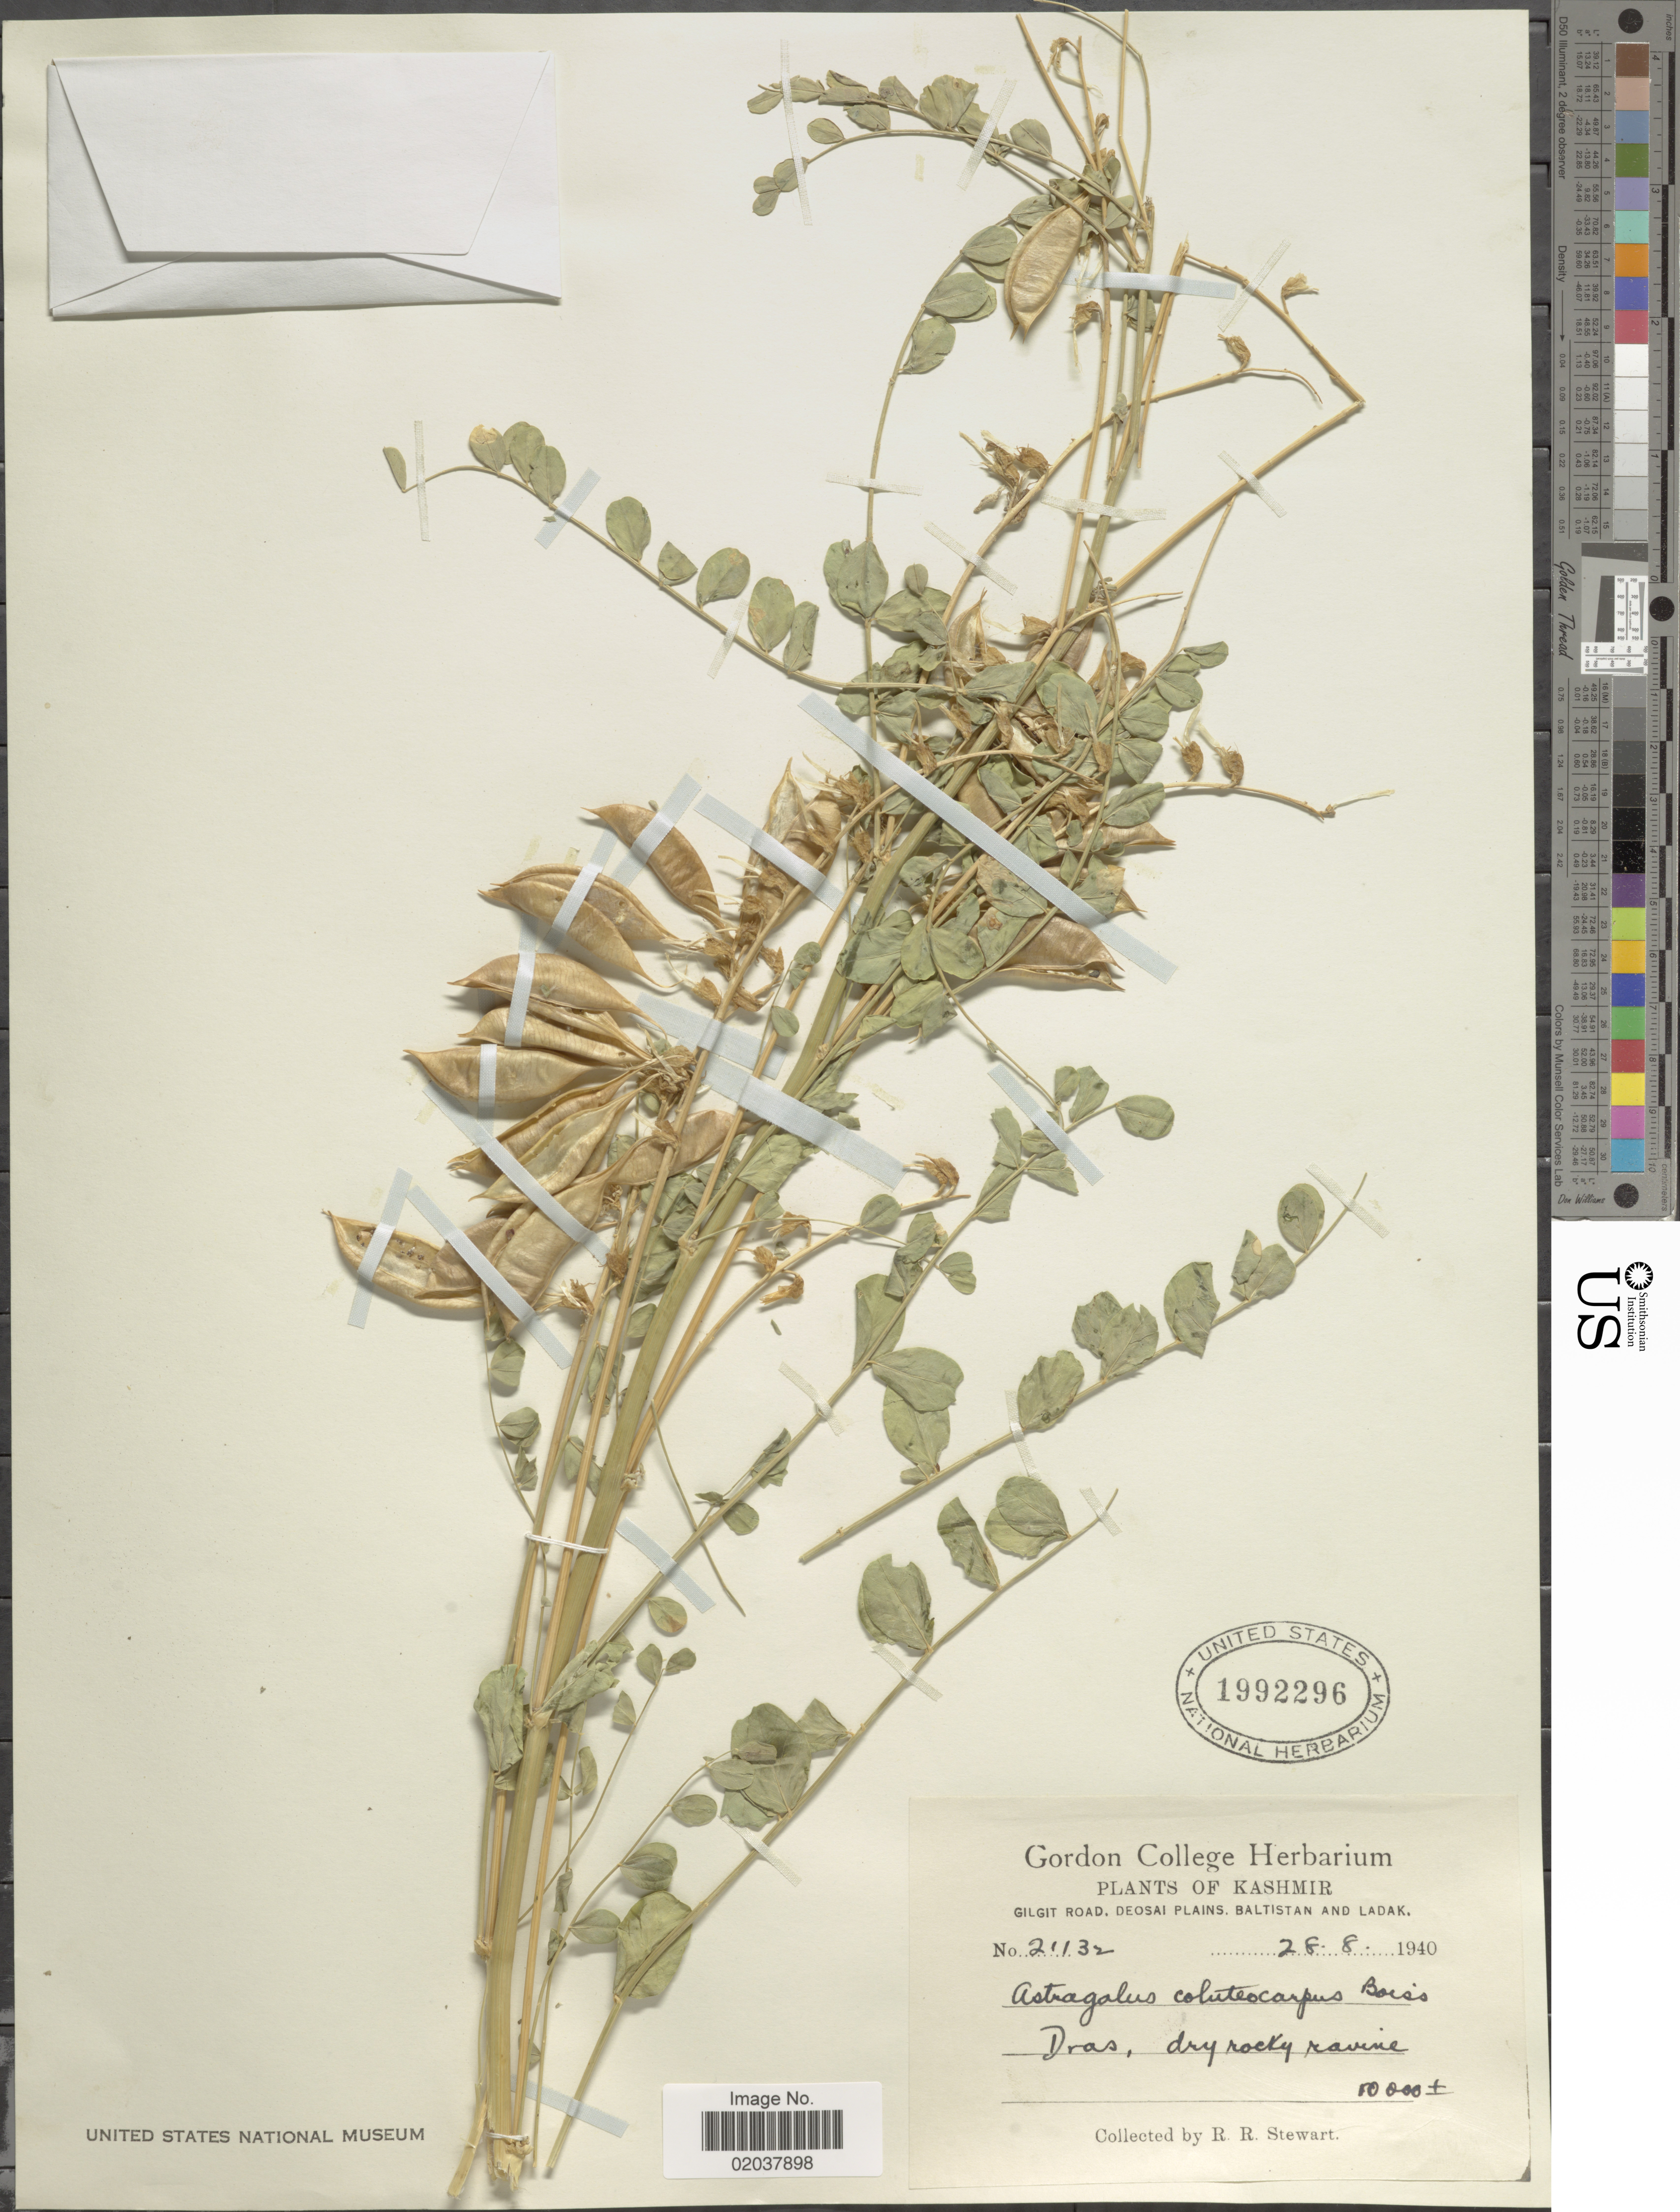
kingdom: Plantae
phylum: Tracheophyta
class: Magnoliopsida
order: Fabales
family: Fabaceae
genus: Astragalus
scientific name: Astragalus coluteocarpus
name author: Boiss.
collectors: R. R. Stewart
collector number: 21132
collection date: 1940-08-28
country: India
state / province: Ladakh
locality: Kashmir. Gilgit Road, Deosai Plains, Baltistan and Ladak. Dras, dry rocky ravine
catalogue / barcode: US 1992296